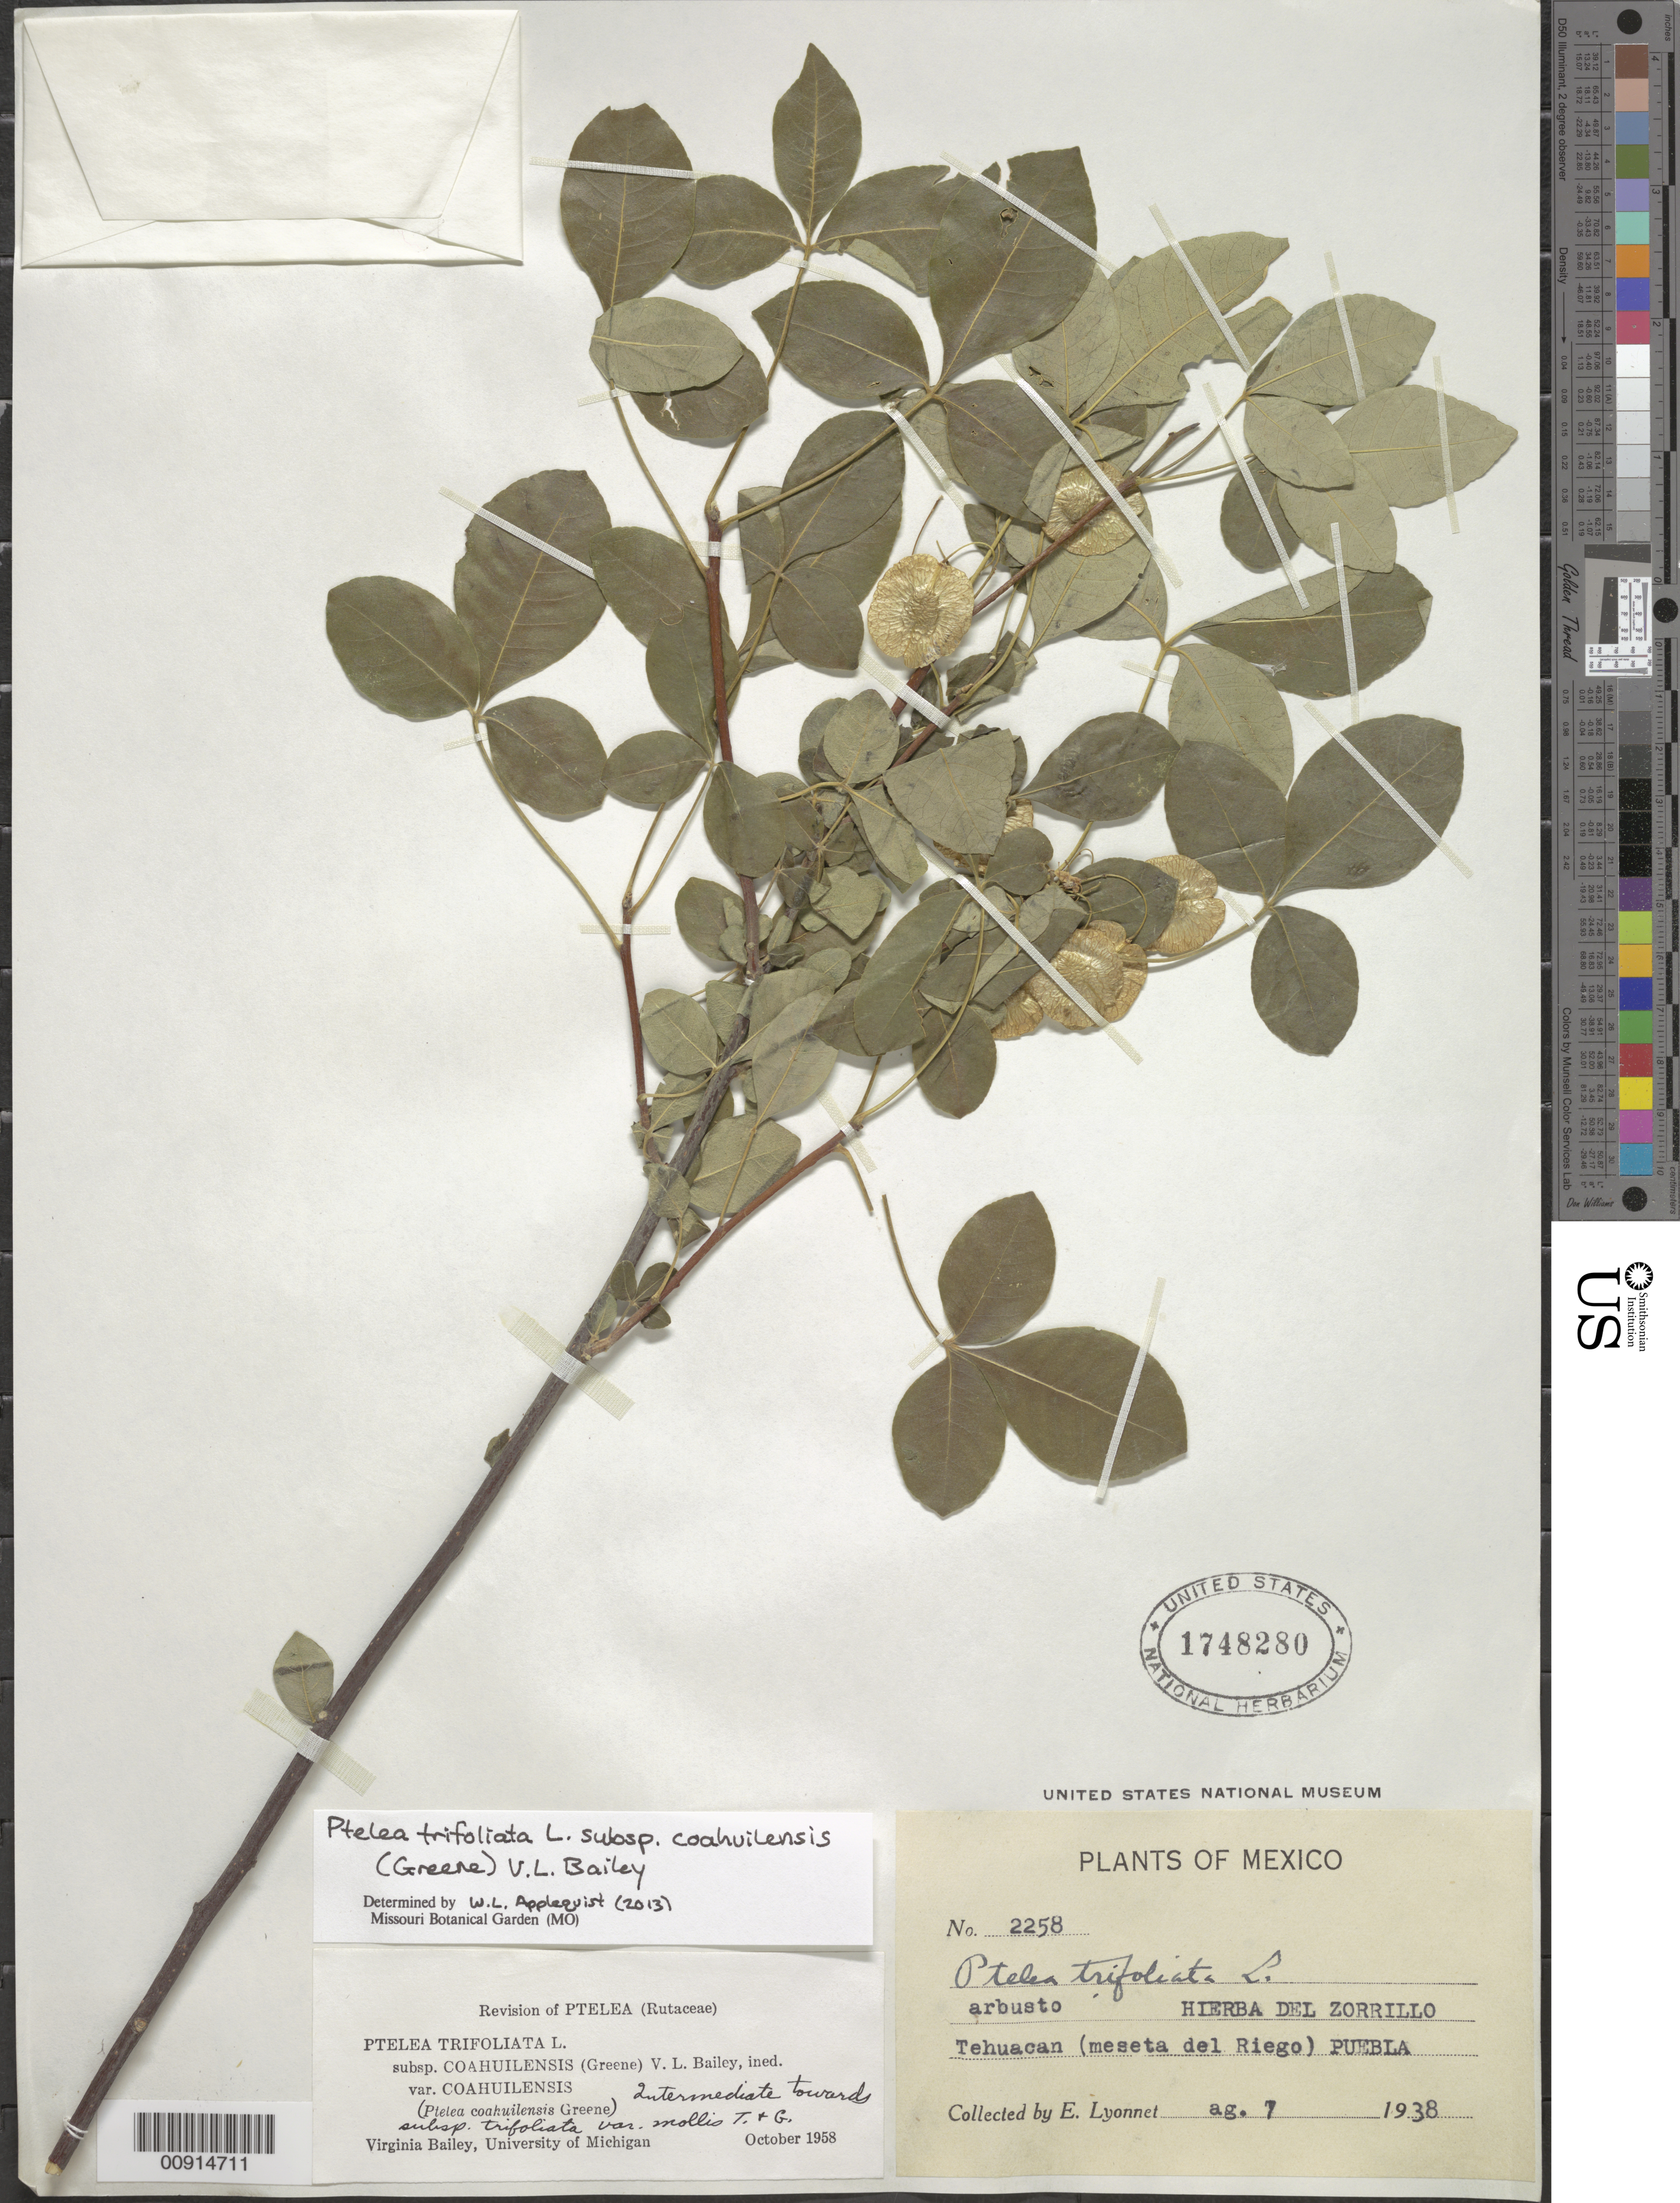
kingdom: Plantae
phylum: Tracheophyta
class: Magnoliopsida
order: Sapindales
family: Rutaceae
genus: Ptelea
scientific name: Ptelea trifoliata subsp. coahuilensis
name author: (Greene) V. L. Bailey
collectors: Bro. E. Lyonnet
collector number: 2258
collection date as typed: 07 Aug 1938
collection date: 1938-08-07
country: Mexico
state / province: Puebla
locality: Tehuacán (meseta del Riego) Puebla.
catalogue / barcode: US 1748280